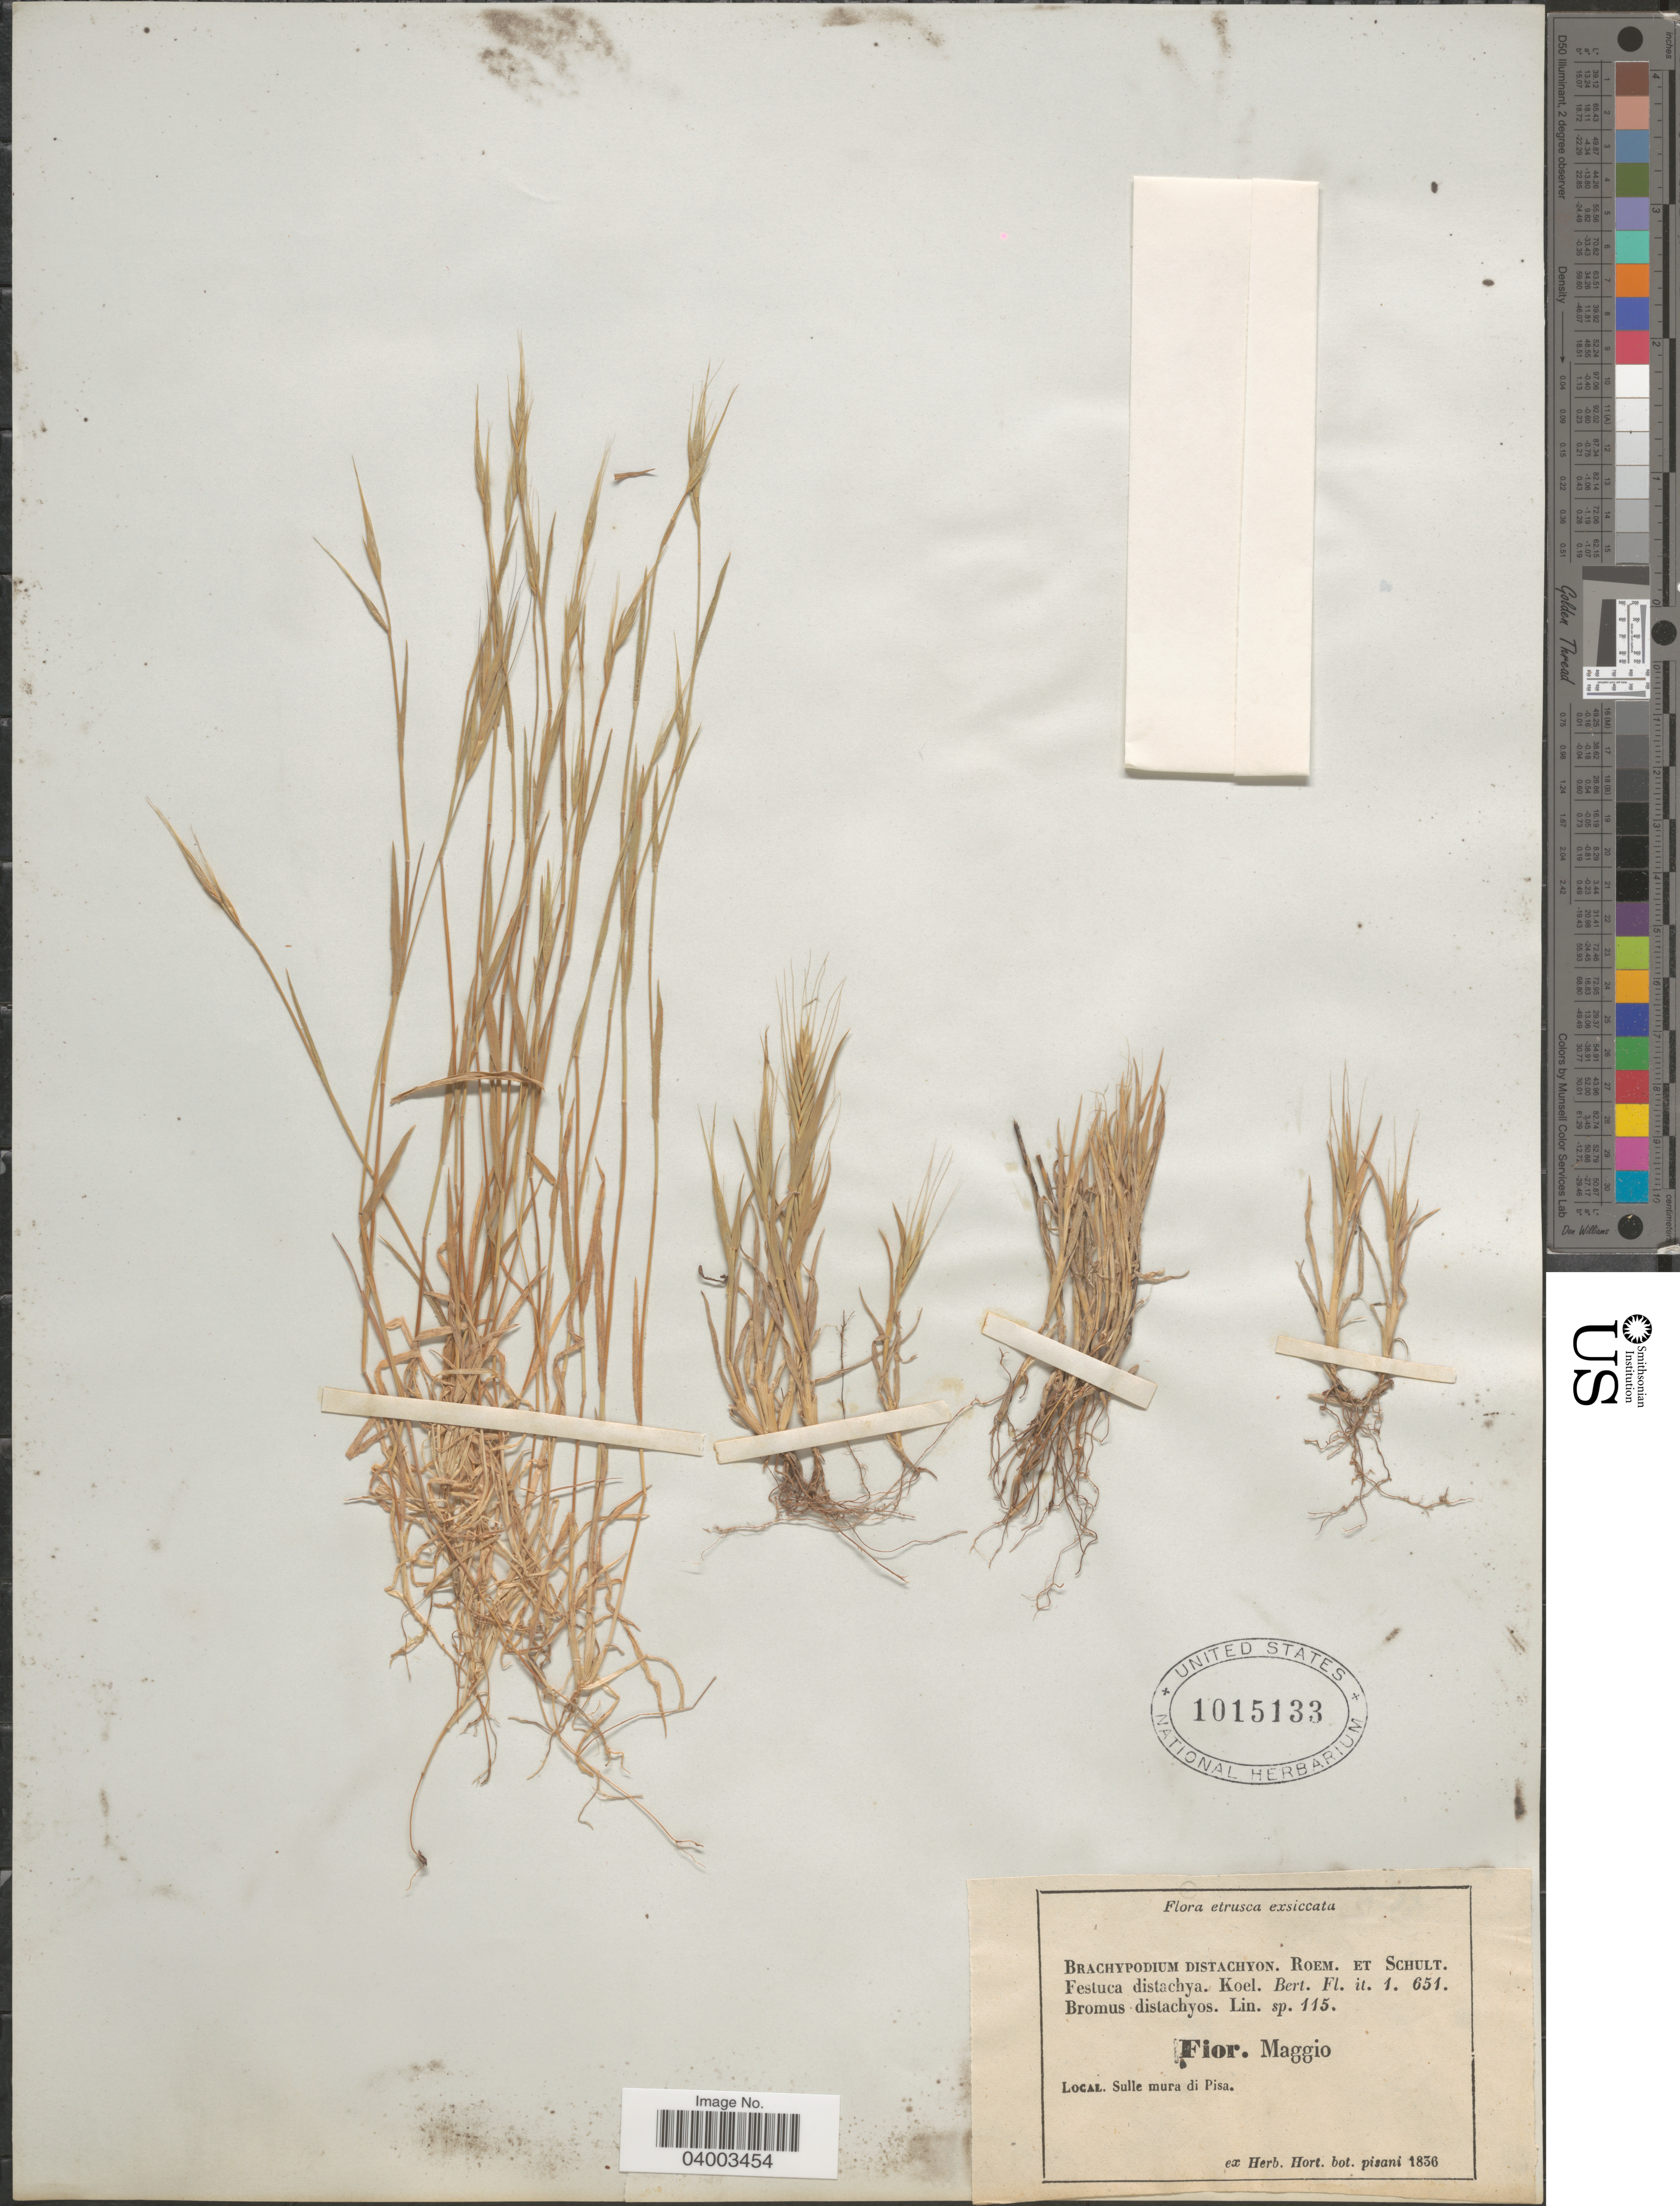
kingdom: Plantae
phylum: Tracheophyta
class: Liliopsida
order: Poales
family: Poaceae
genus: Brachypodium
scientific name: Brachypodium distachyon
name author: (L.) P. Beauv.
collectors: ex herb. Hort. Bot. Pisani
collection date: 1836-05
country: Italy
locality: Etrusca. Sulle mura di Pisa.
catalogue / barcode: US 1015133